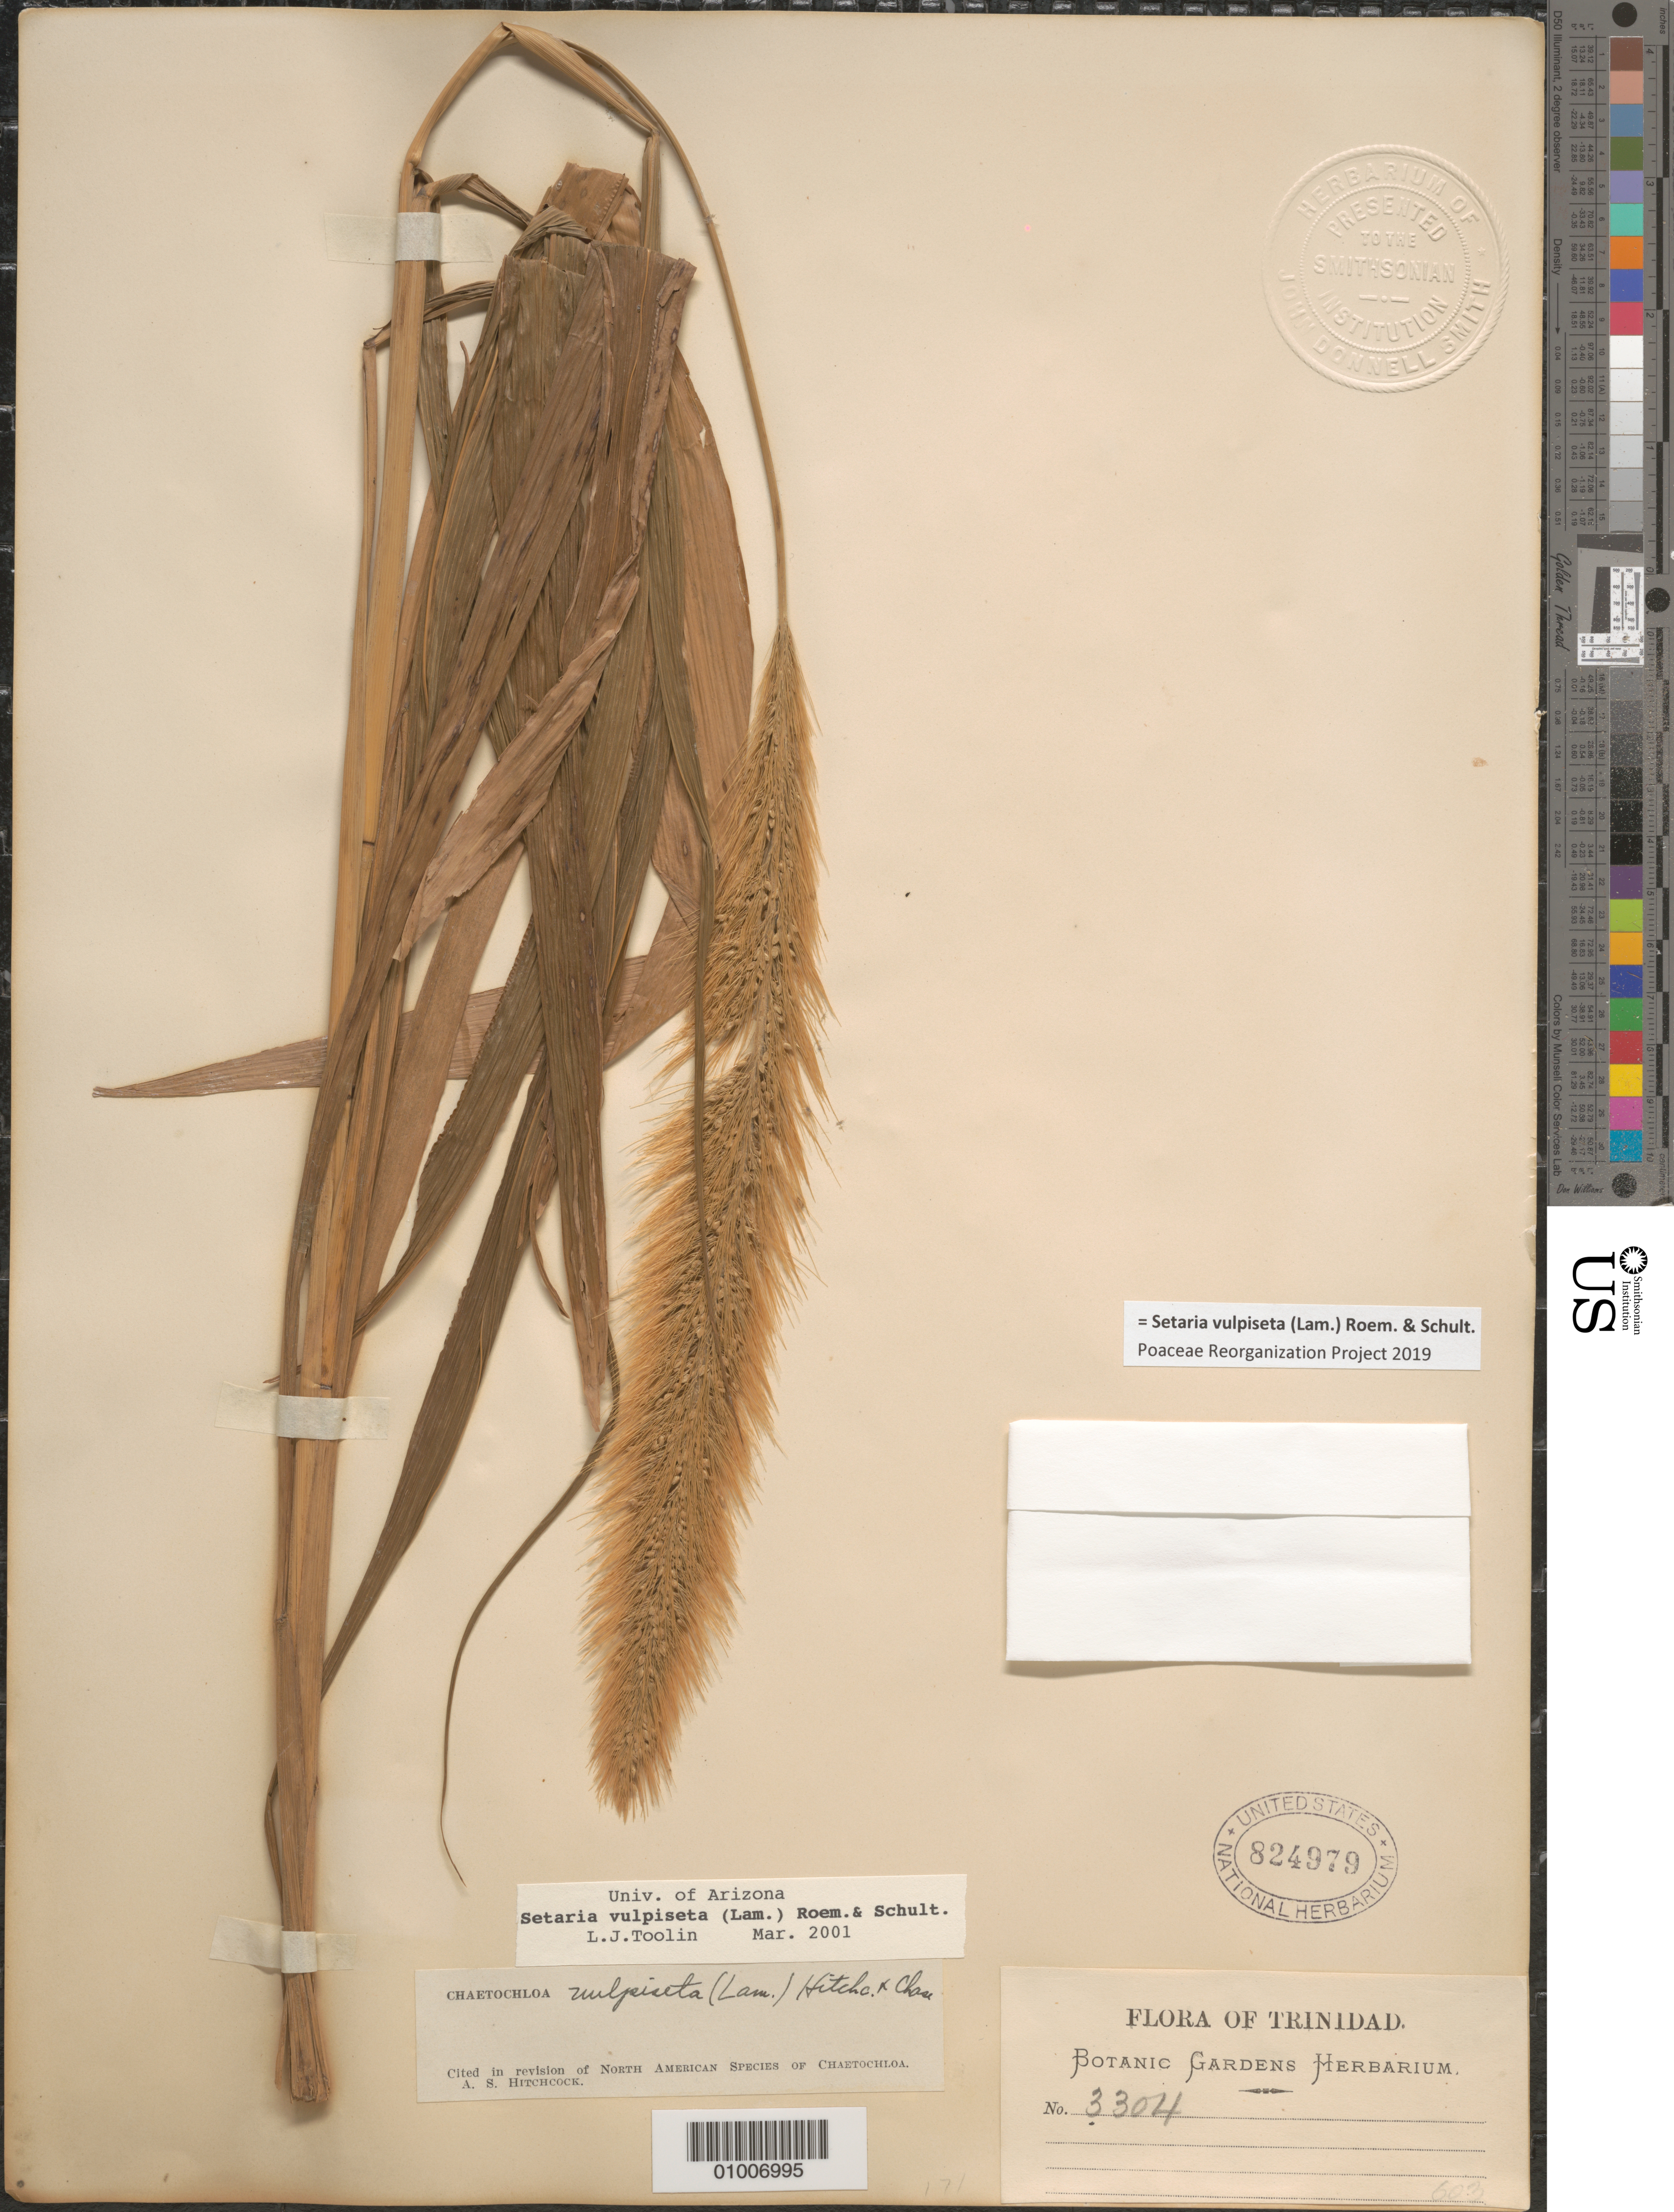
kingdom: Plantae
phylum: Tracheophyta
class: Liliopsida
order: Poales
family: Poaceae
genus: Setaria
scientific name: Setaria vulpiseta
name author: (Lam.) Roem. & Schult.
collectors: L. J. Toolin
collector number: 3304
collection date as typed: Mar 2001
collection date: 2001-03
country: Trinidad and Tobago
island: Trinidad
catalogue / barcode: US 824979